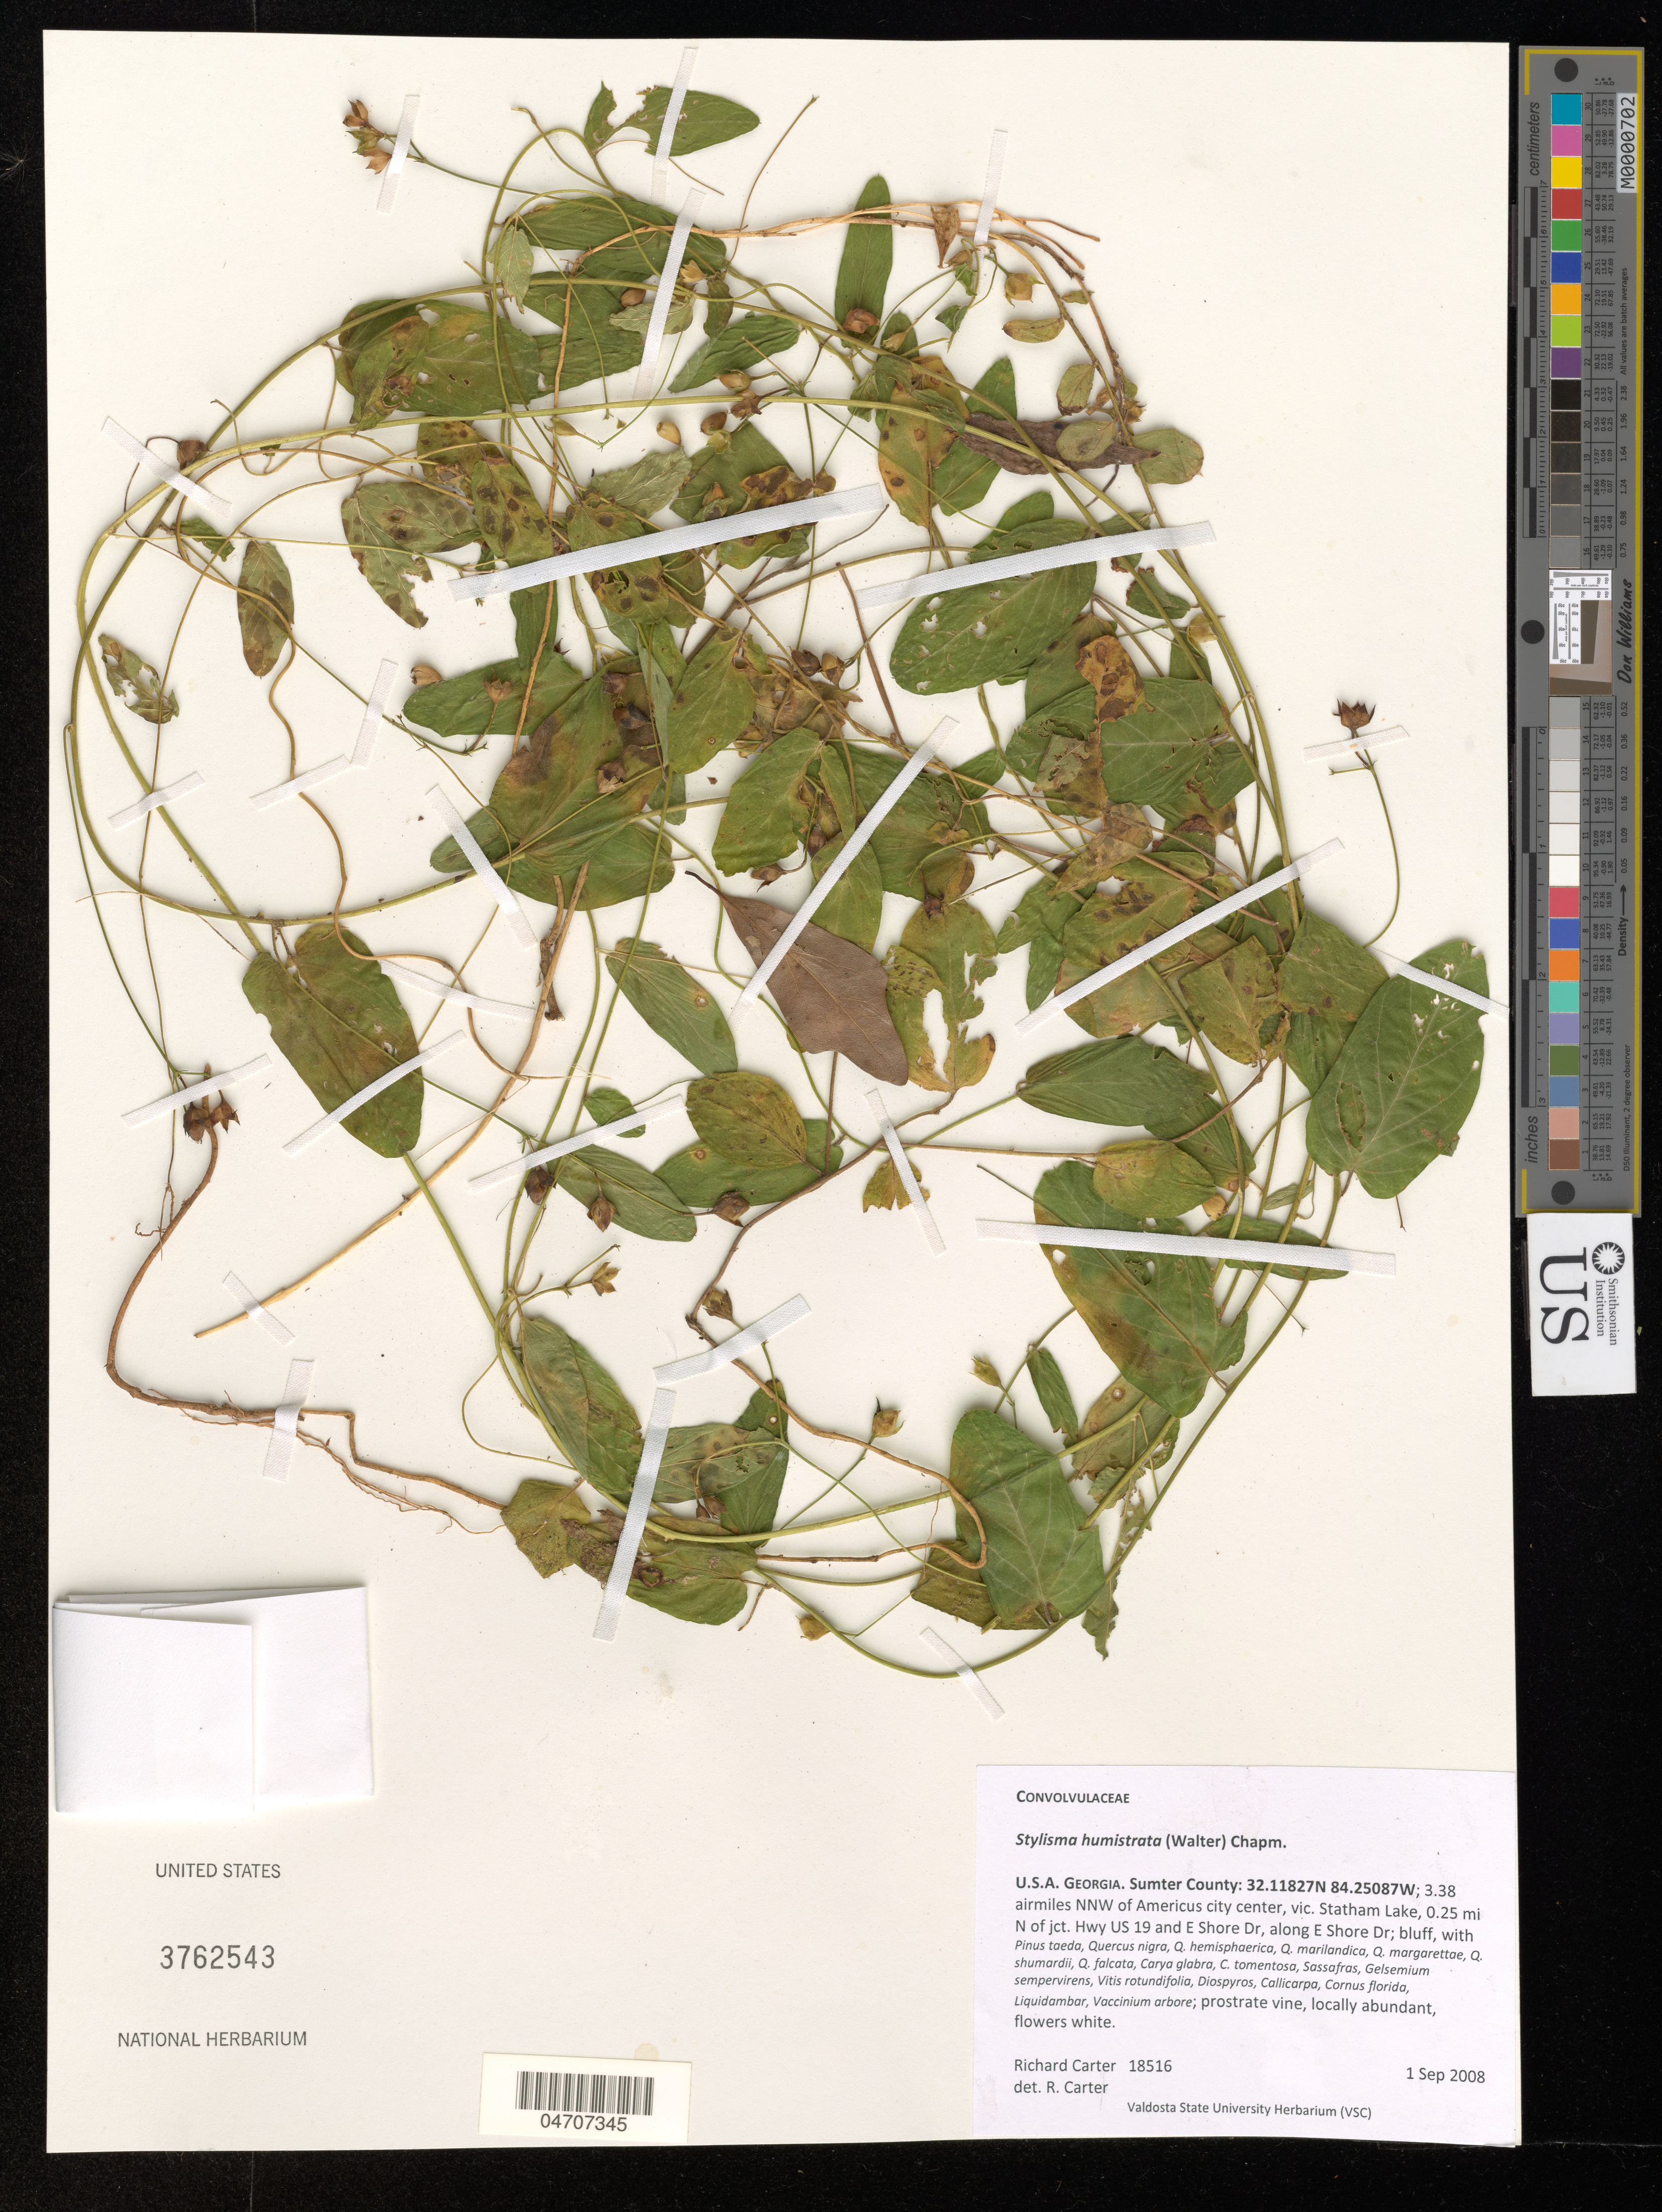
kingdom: Plantae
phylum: Tracheophyta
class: Magnoliopsida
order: Solanales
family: Convolvulaceae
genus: Stylisma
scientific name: Stylisma humistrata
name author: (Walter) Chapm.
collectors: R. Carter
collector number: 18516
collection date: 2008-09-01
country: United States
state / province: Georgia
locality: Sumter County: 3.38 airmiles NNW of Americus city center, vic. Statham Lake, 0.25 mi N of jct. Hwy US 19 and E Shore Dr, along E Shore Dr.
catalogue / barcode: US 3762543